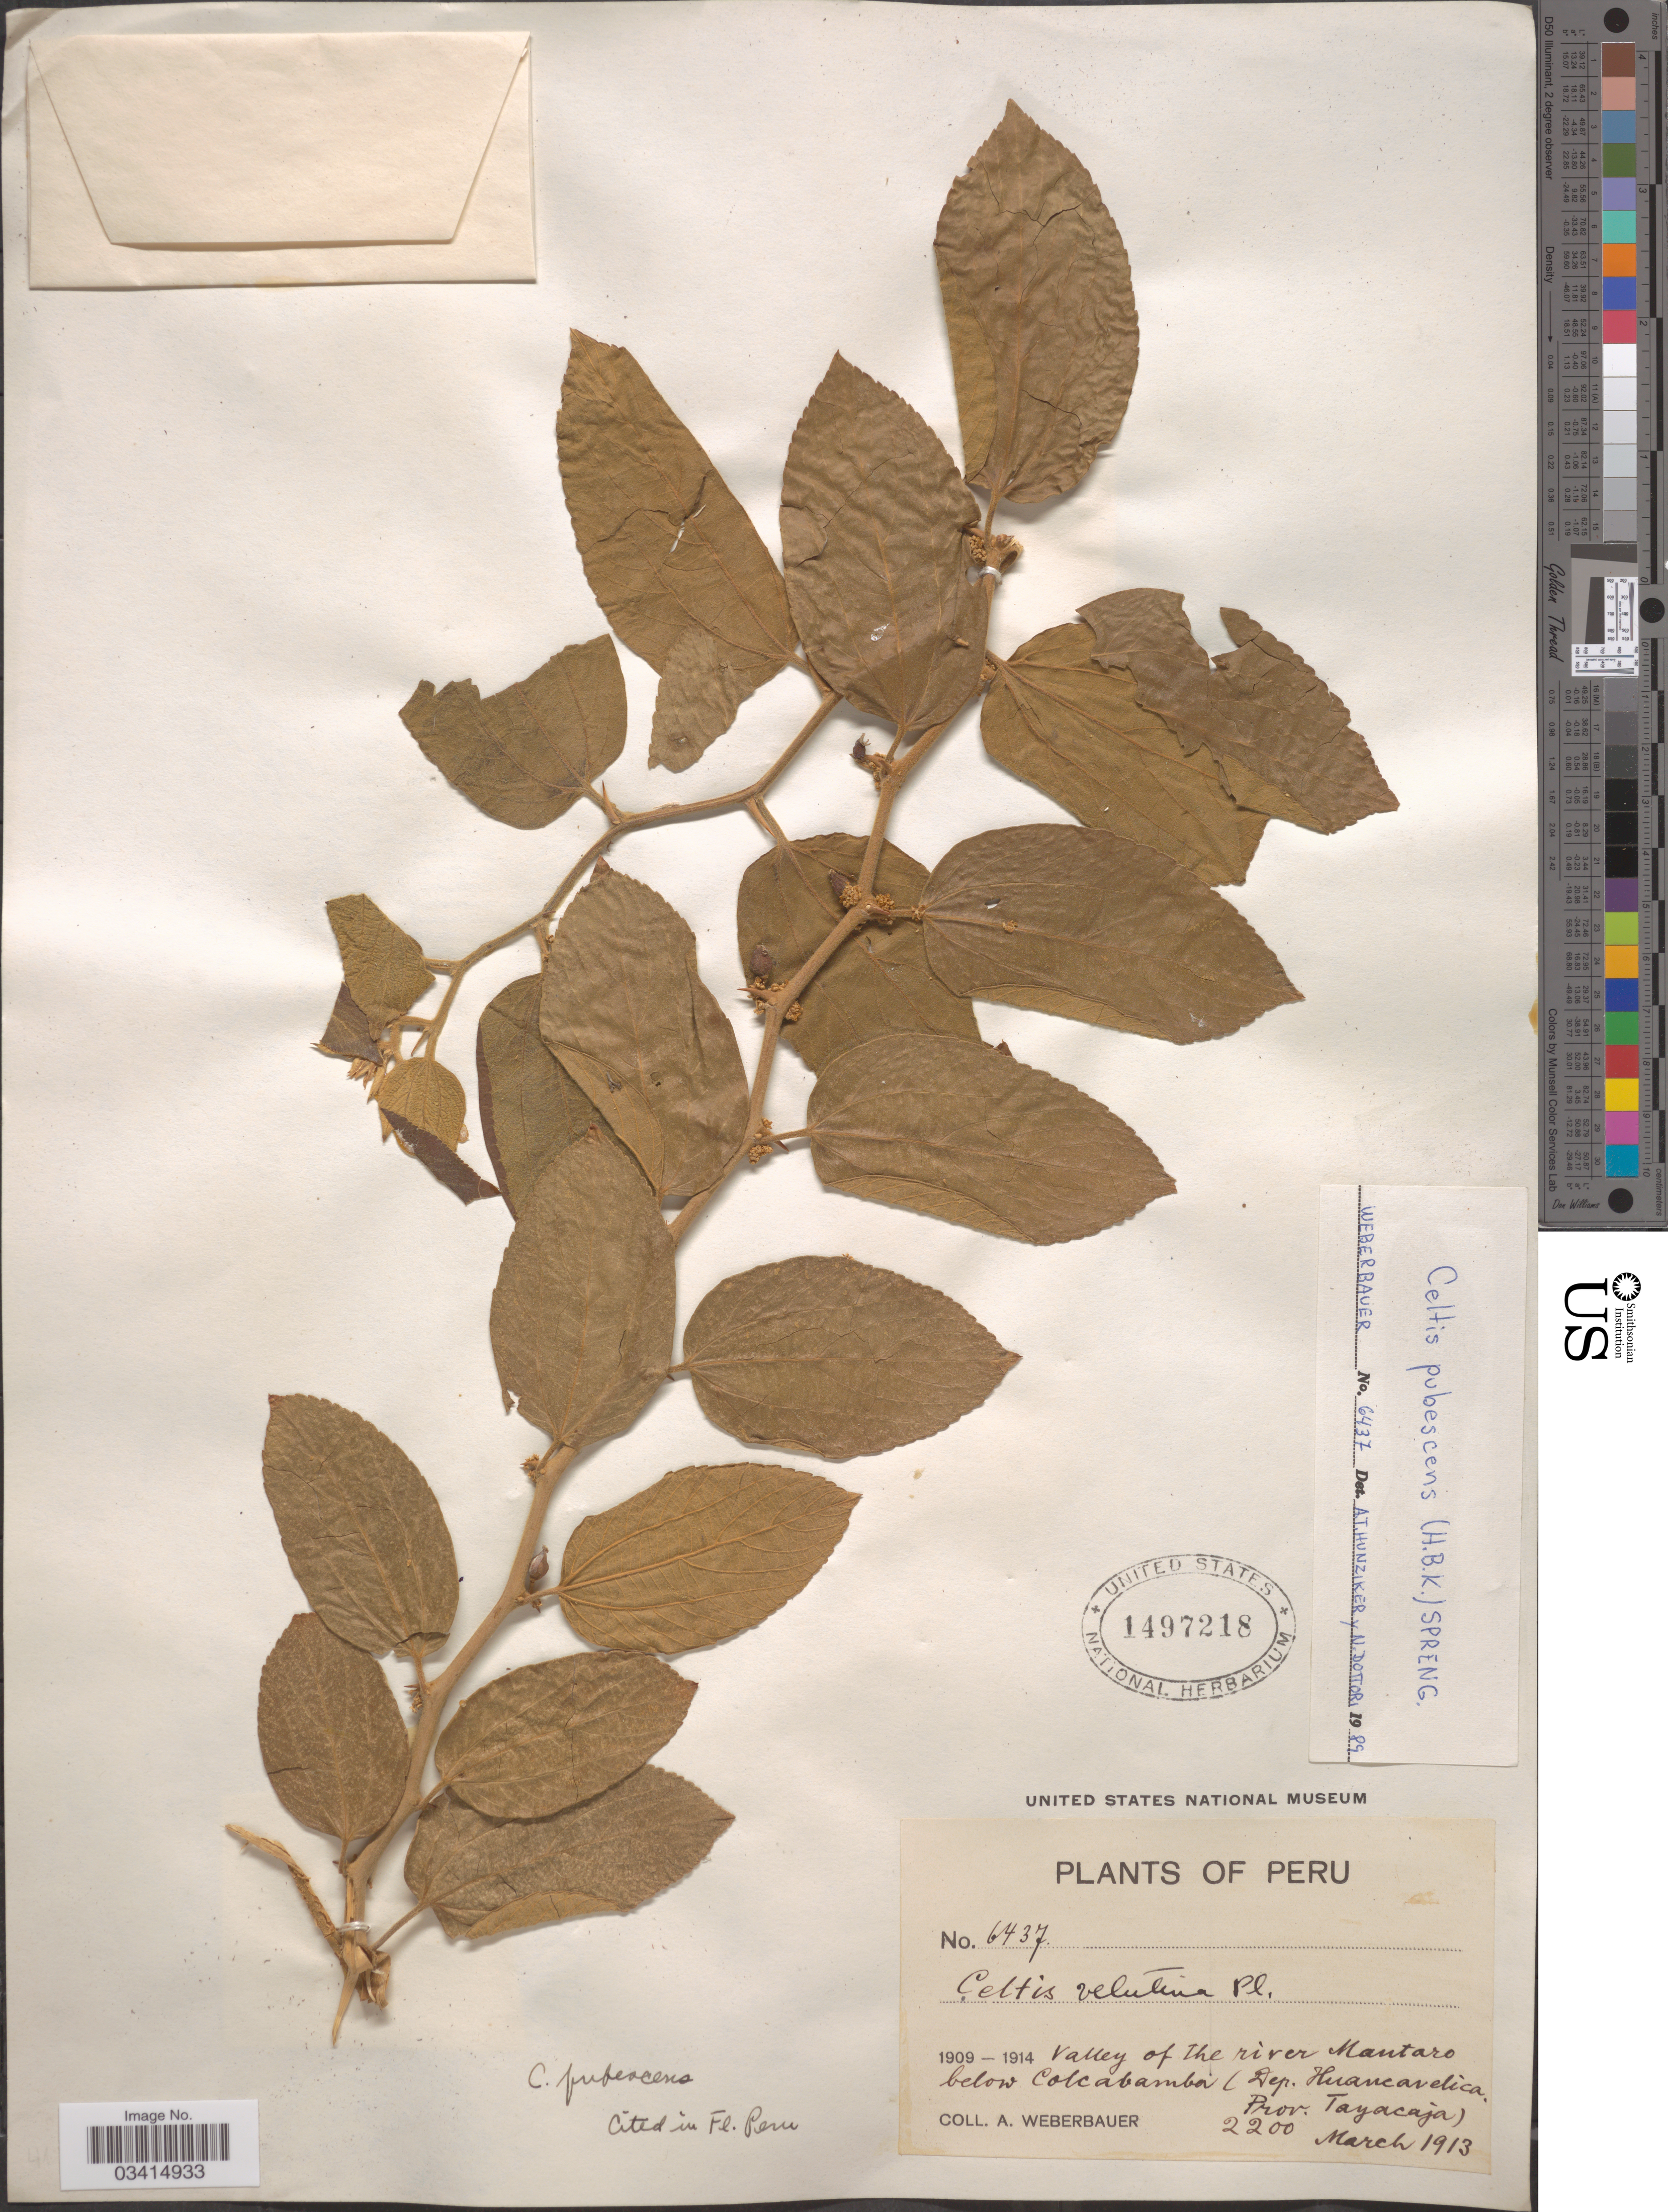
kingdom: Plantae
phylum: Tracheophyta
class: Magnoliopsida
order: Rosales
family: Cannabaceae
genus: Celtis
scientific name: Celtis pubescens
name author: (Kunth) Spreng.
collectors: A. Weberbauer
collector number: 6437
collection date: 1913-03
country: Peru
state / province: Huancavelica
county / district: Tayacaja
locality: Valley of the river Mantaro below Colcabamba (Dep. Huancavelica Prov. Tayacaja).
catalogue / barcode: US 1497218